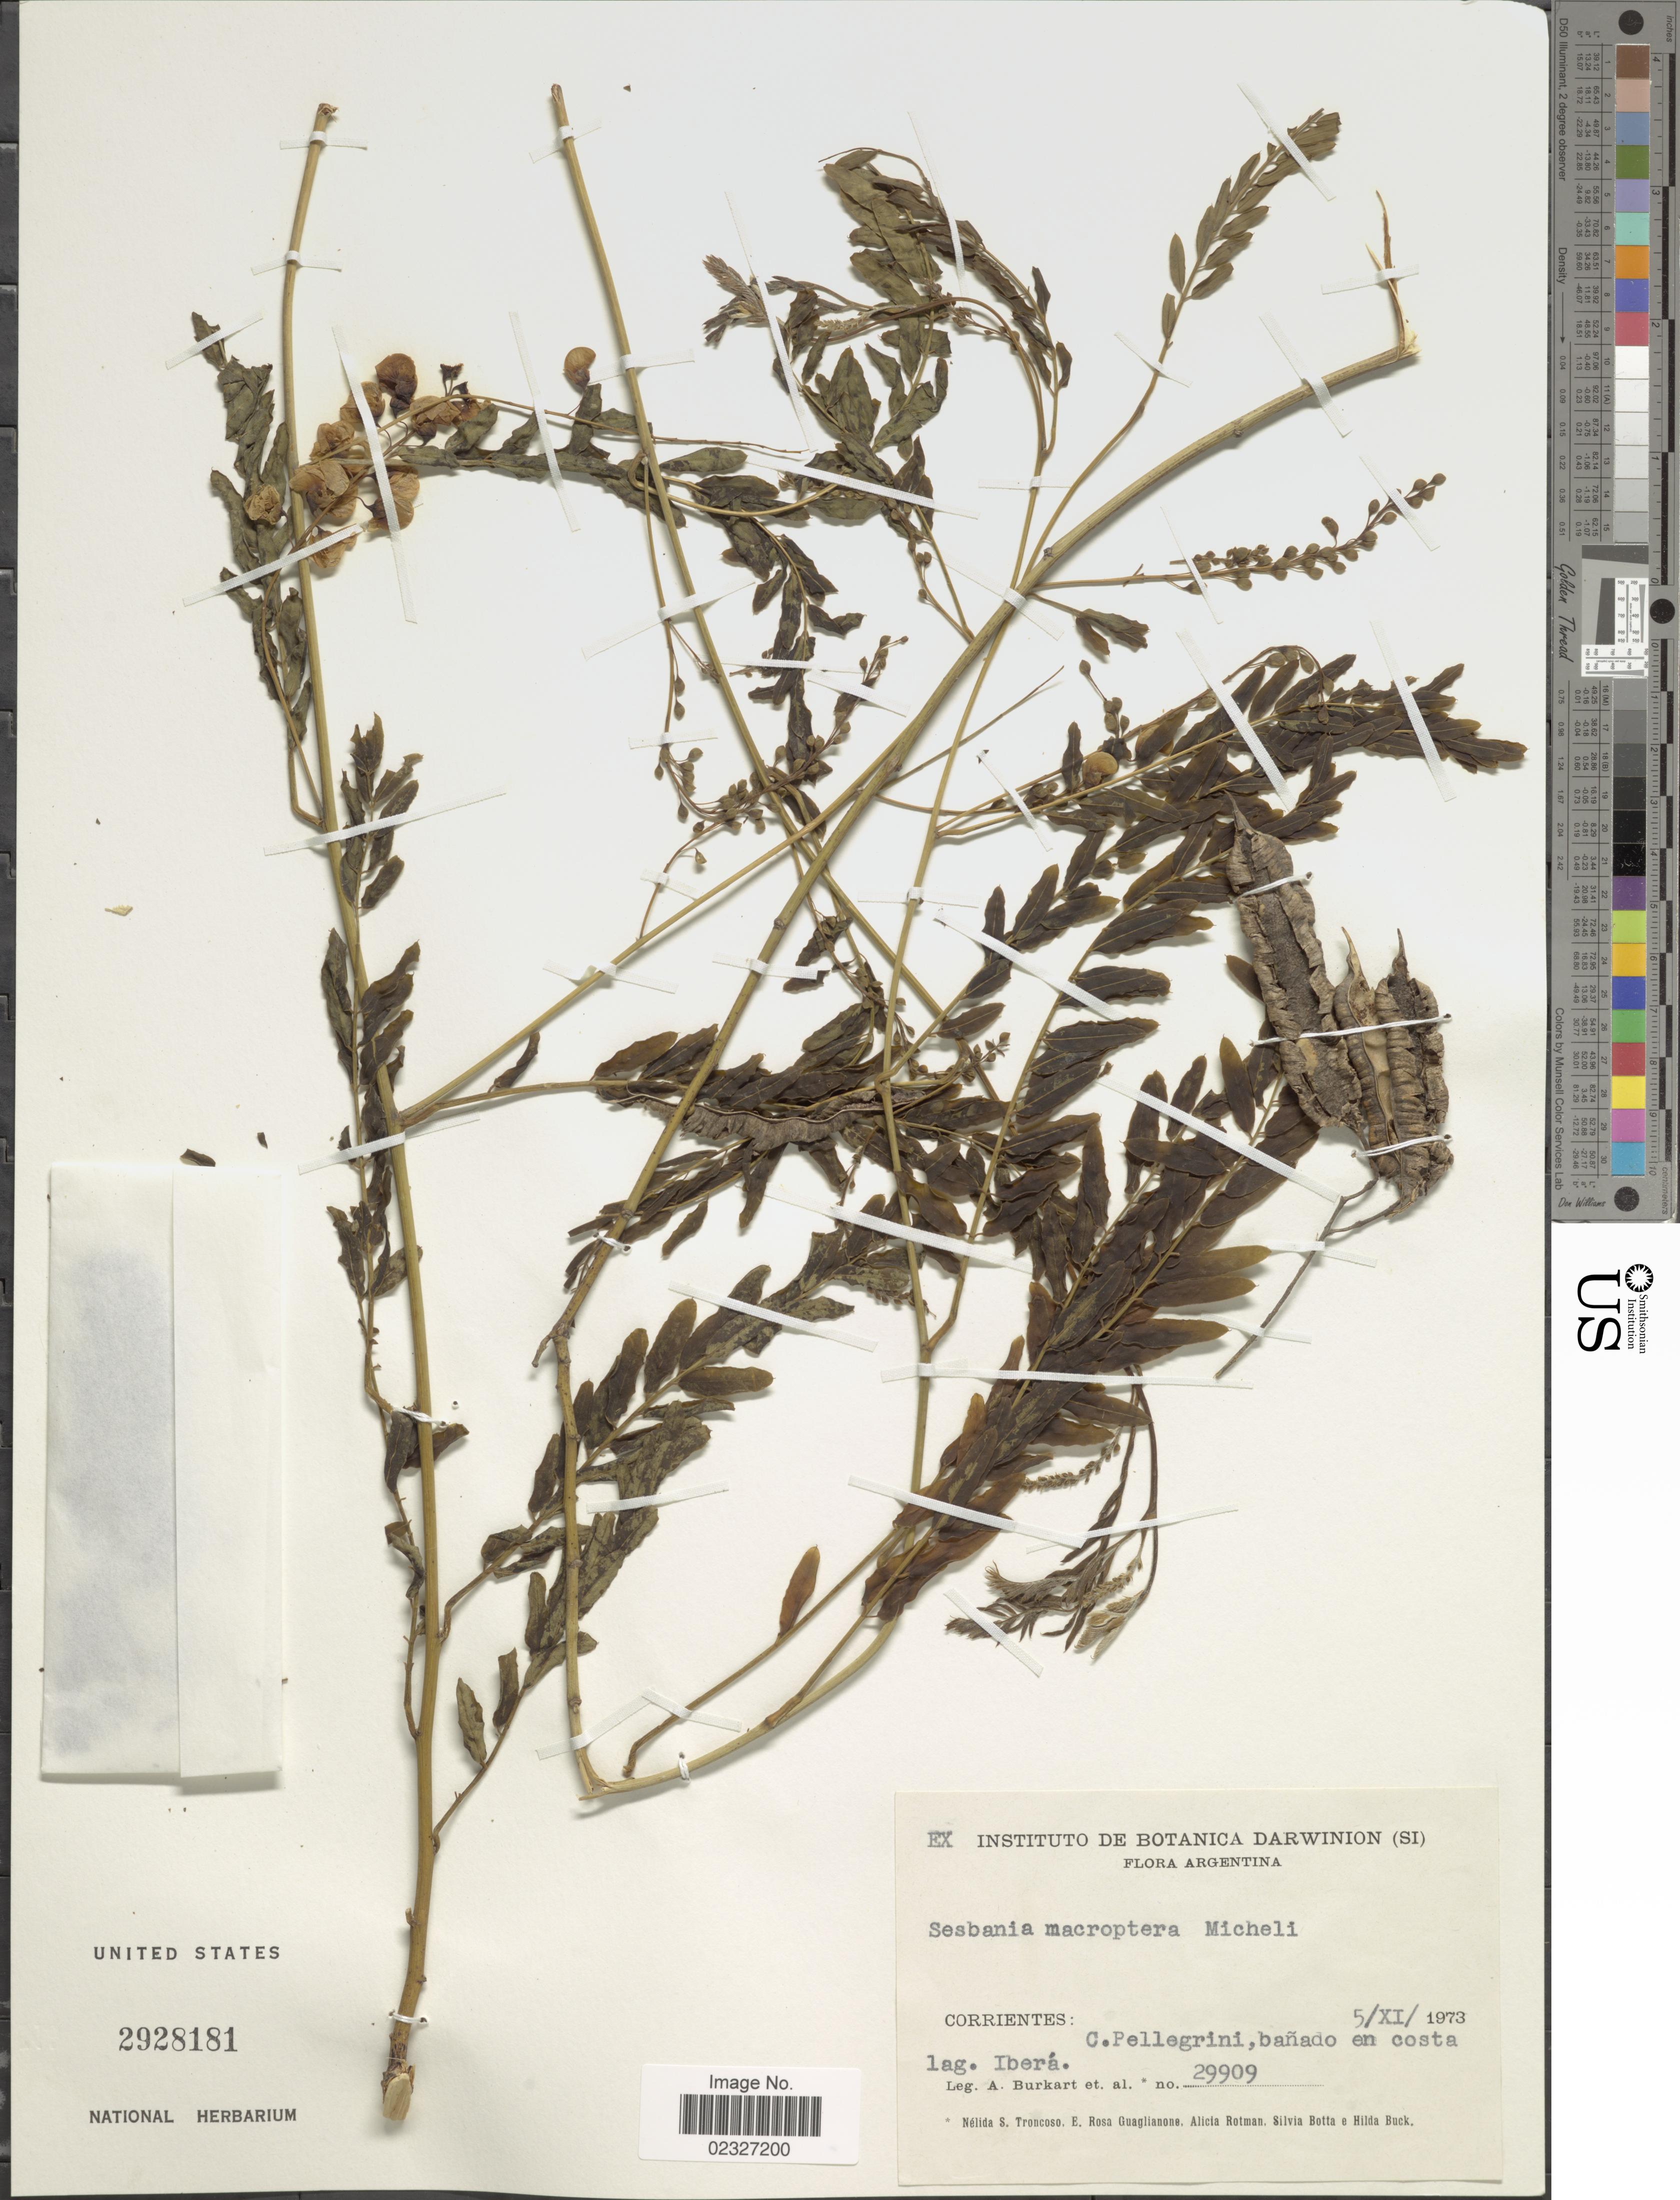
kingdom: Plantae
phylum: Tracheophyta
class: Magnoliopsida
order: Fabales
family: Fabaceae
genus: Sesbania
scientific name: Sesbania macroptera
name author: Micheli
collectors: A. E. Burkart & et al.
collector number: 29909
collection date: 1973-11-05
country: Argentina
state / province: Corrientes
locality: C. Pellegrini, bañado en costa lag. Iberá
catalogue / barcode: US 2928181